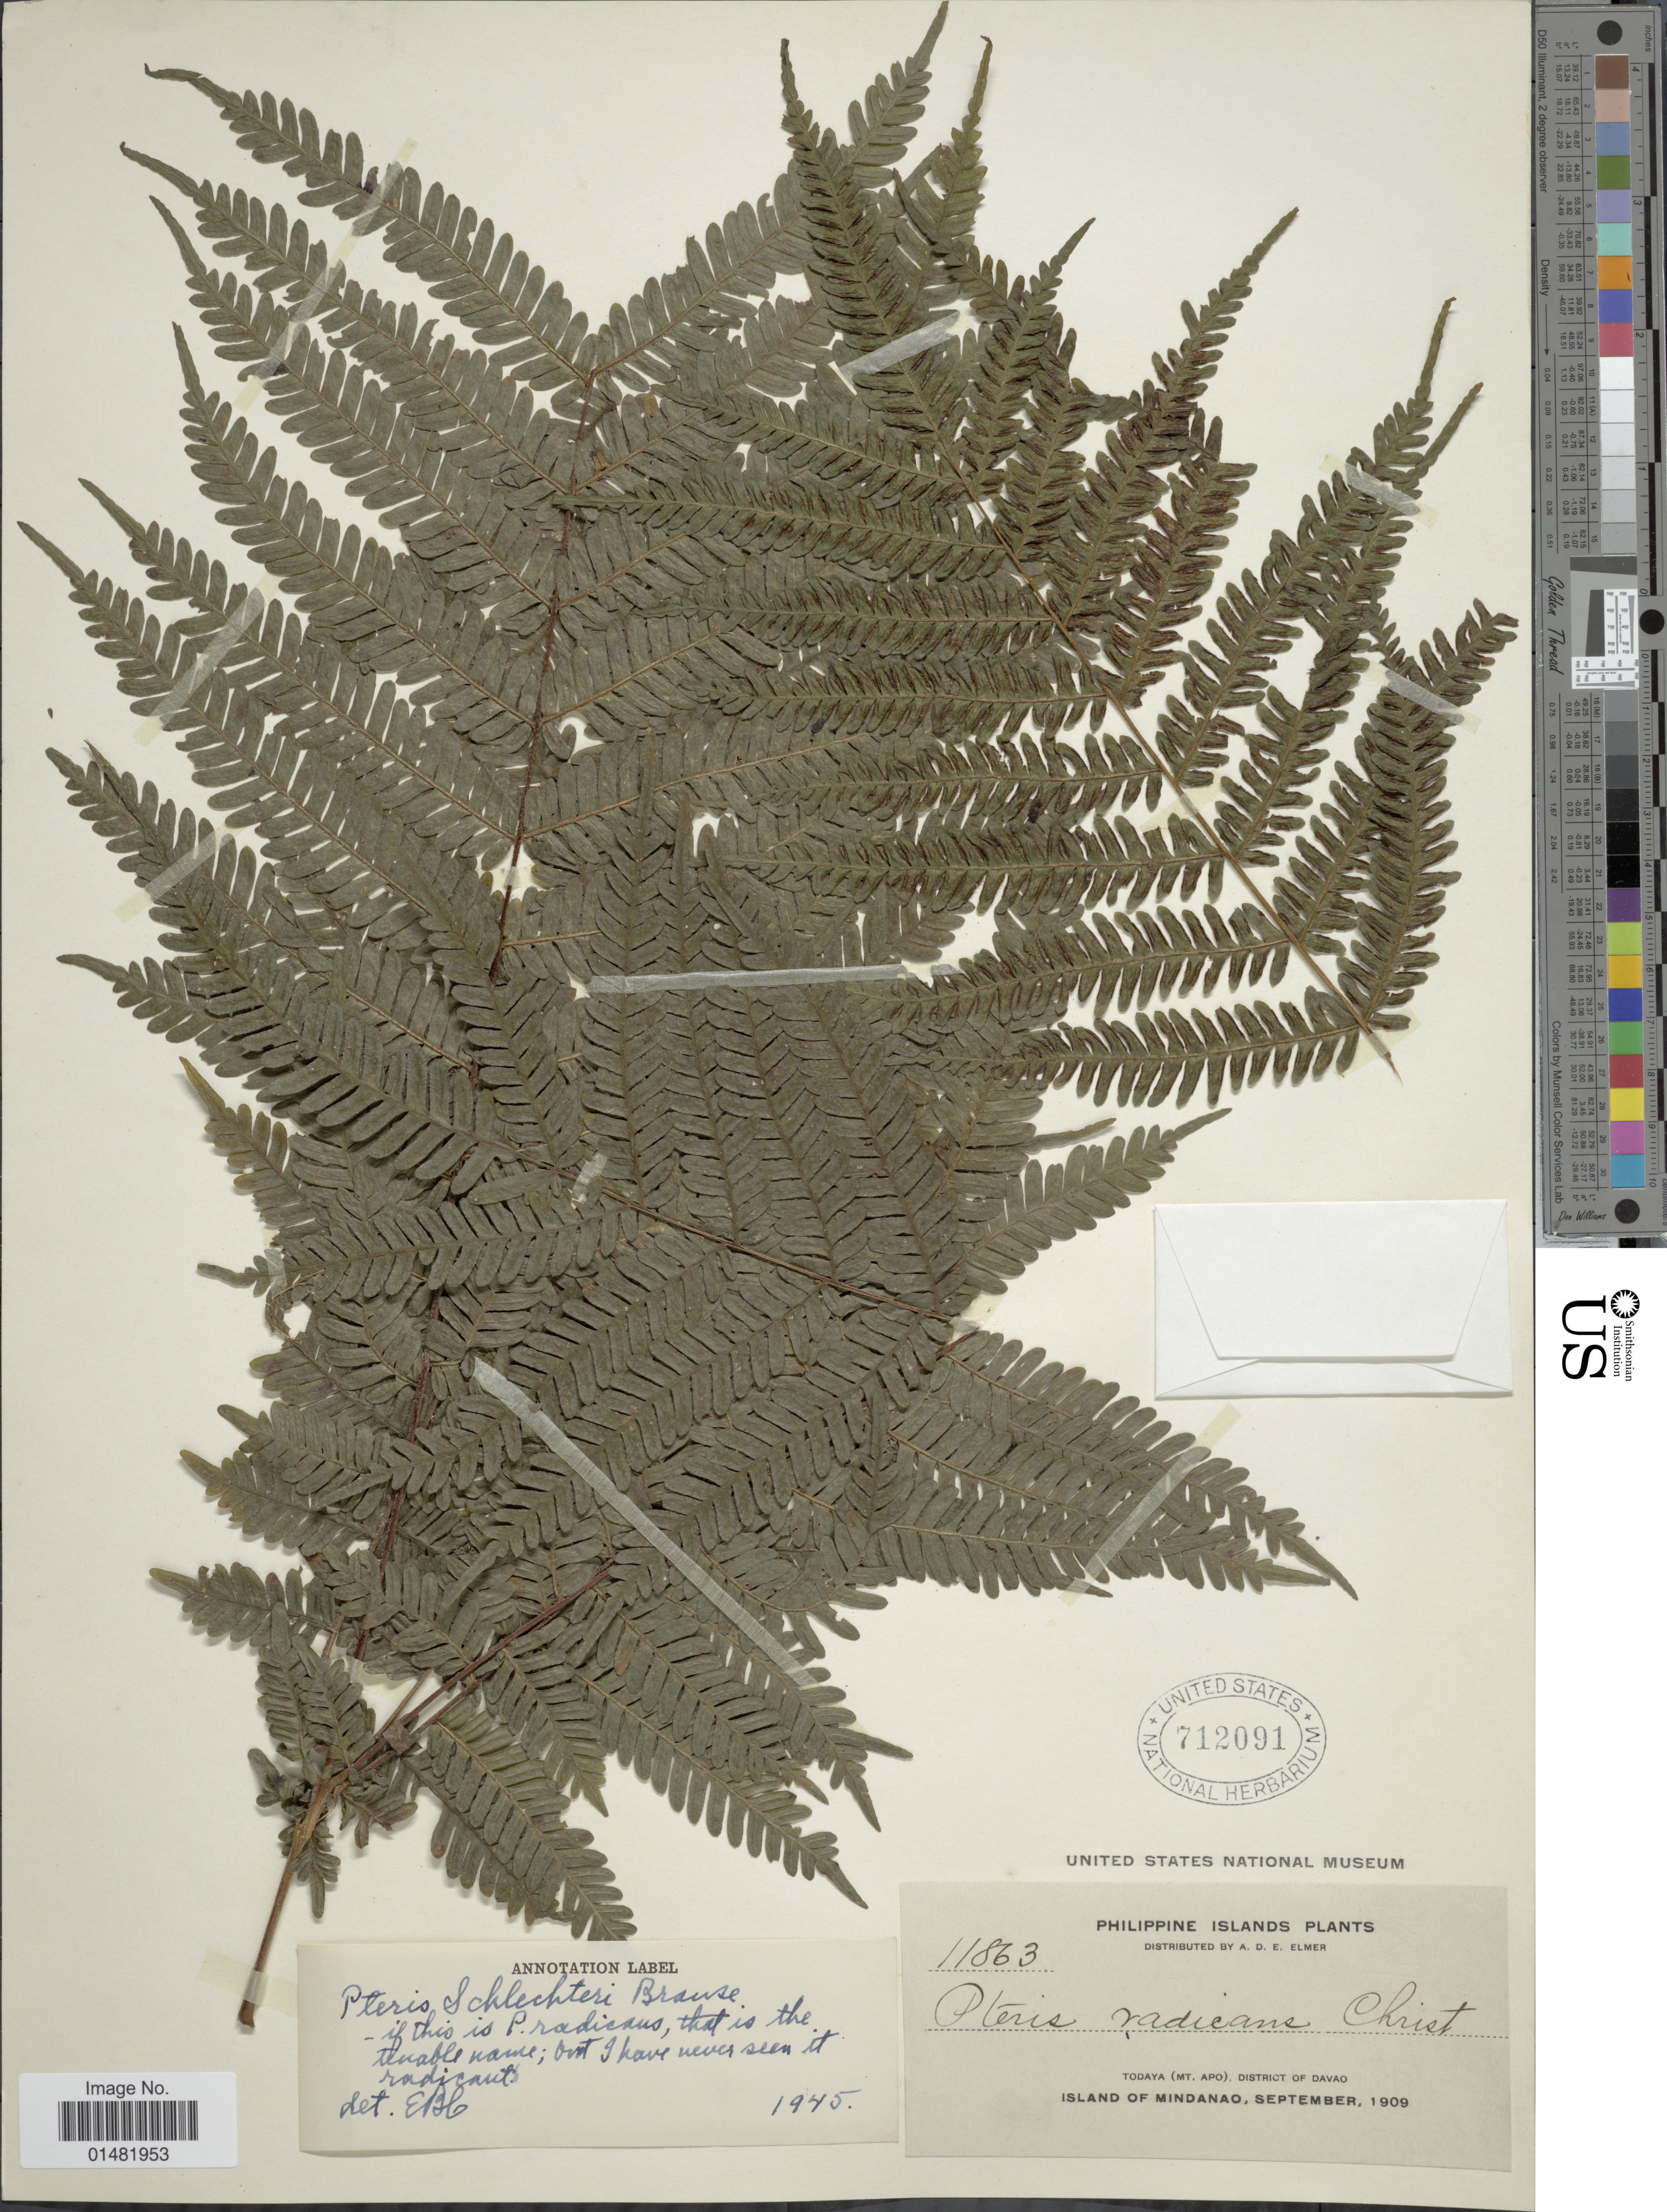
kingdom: Plantae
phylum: Tracheophyta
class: Polypodiopsida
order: Polypodiales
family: Pteridaceae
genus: Pteris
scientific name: Pteris schlechteri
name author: Brause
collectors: A. D. E. Elmer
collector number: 11863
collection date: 1909-09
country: Philippines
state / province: Davao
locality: Philippine Islands Plants, Todaya (Mt. Apo), District of Davao, Island of Mindanao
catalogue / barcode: US 712091